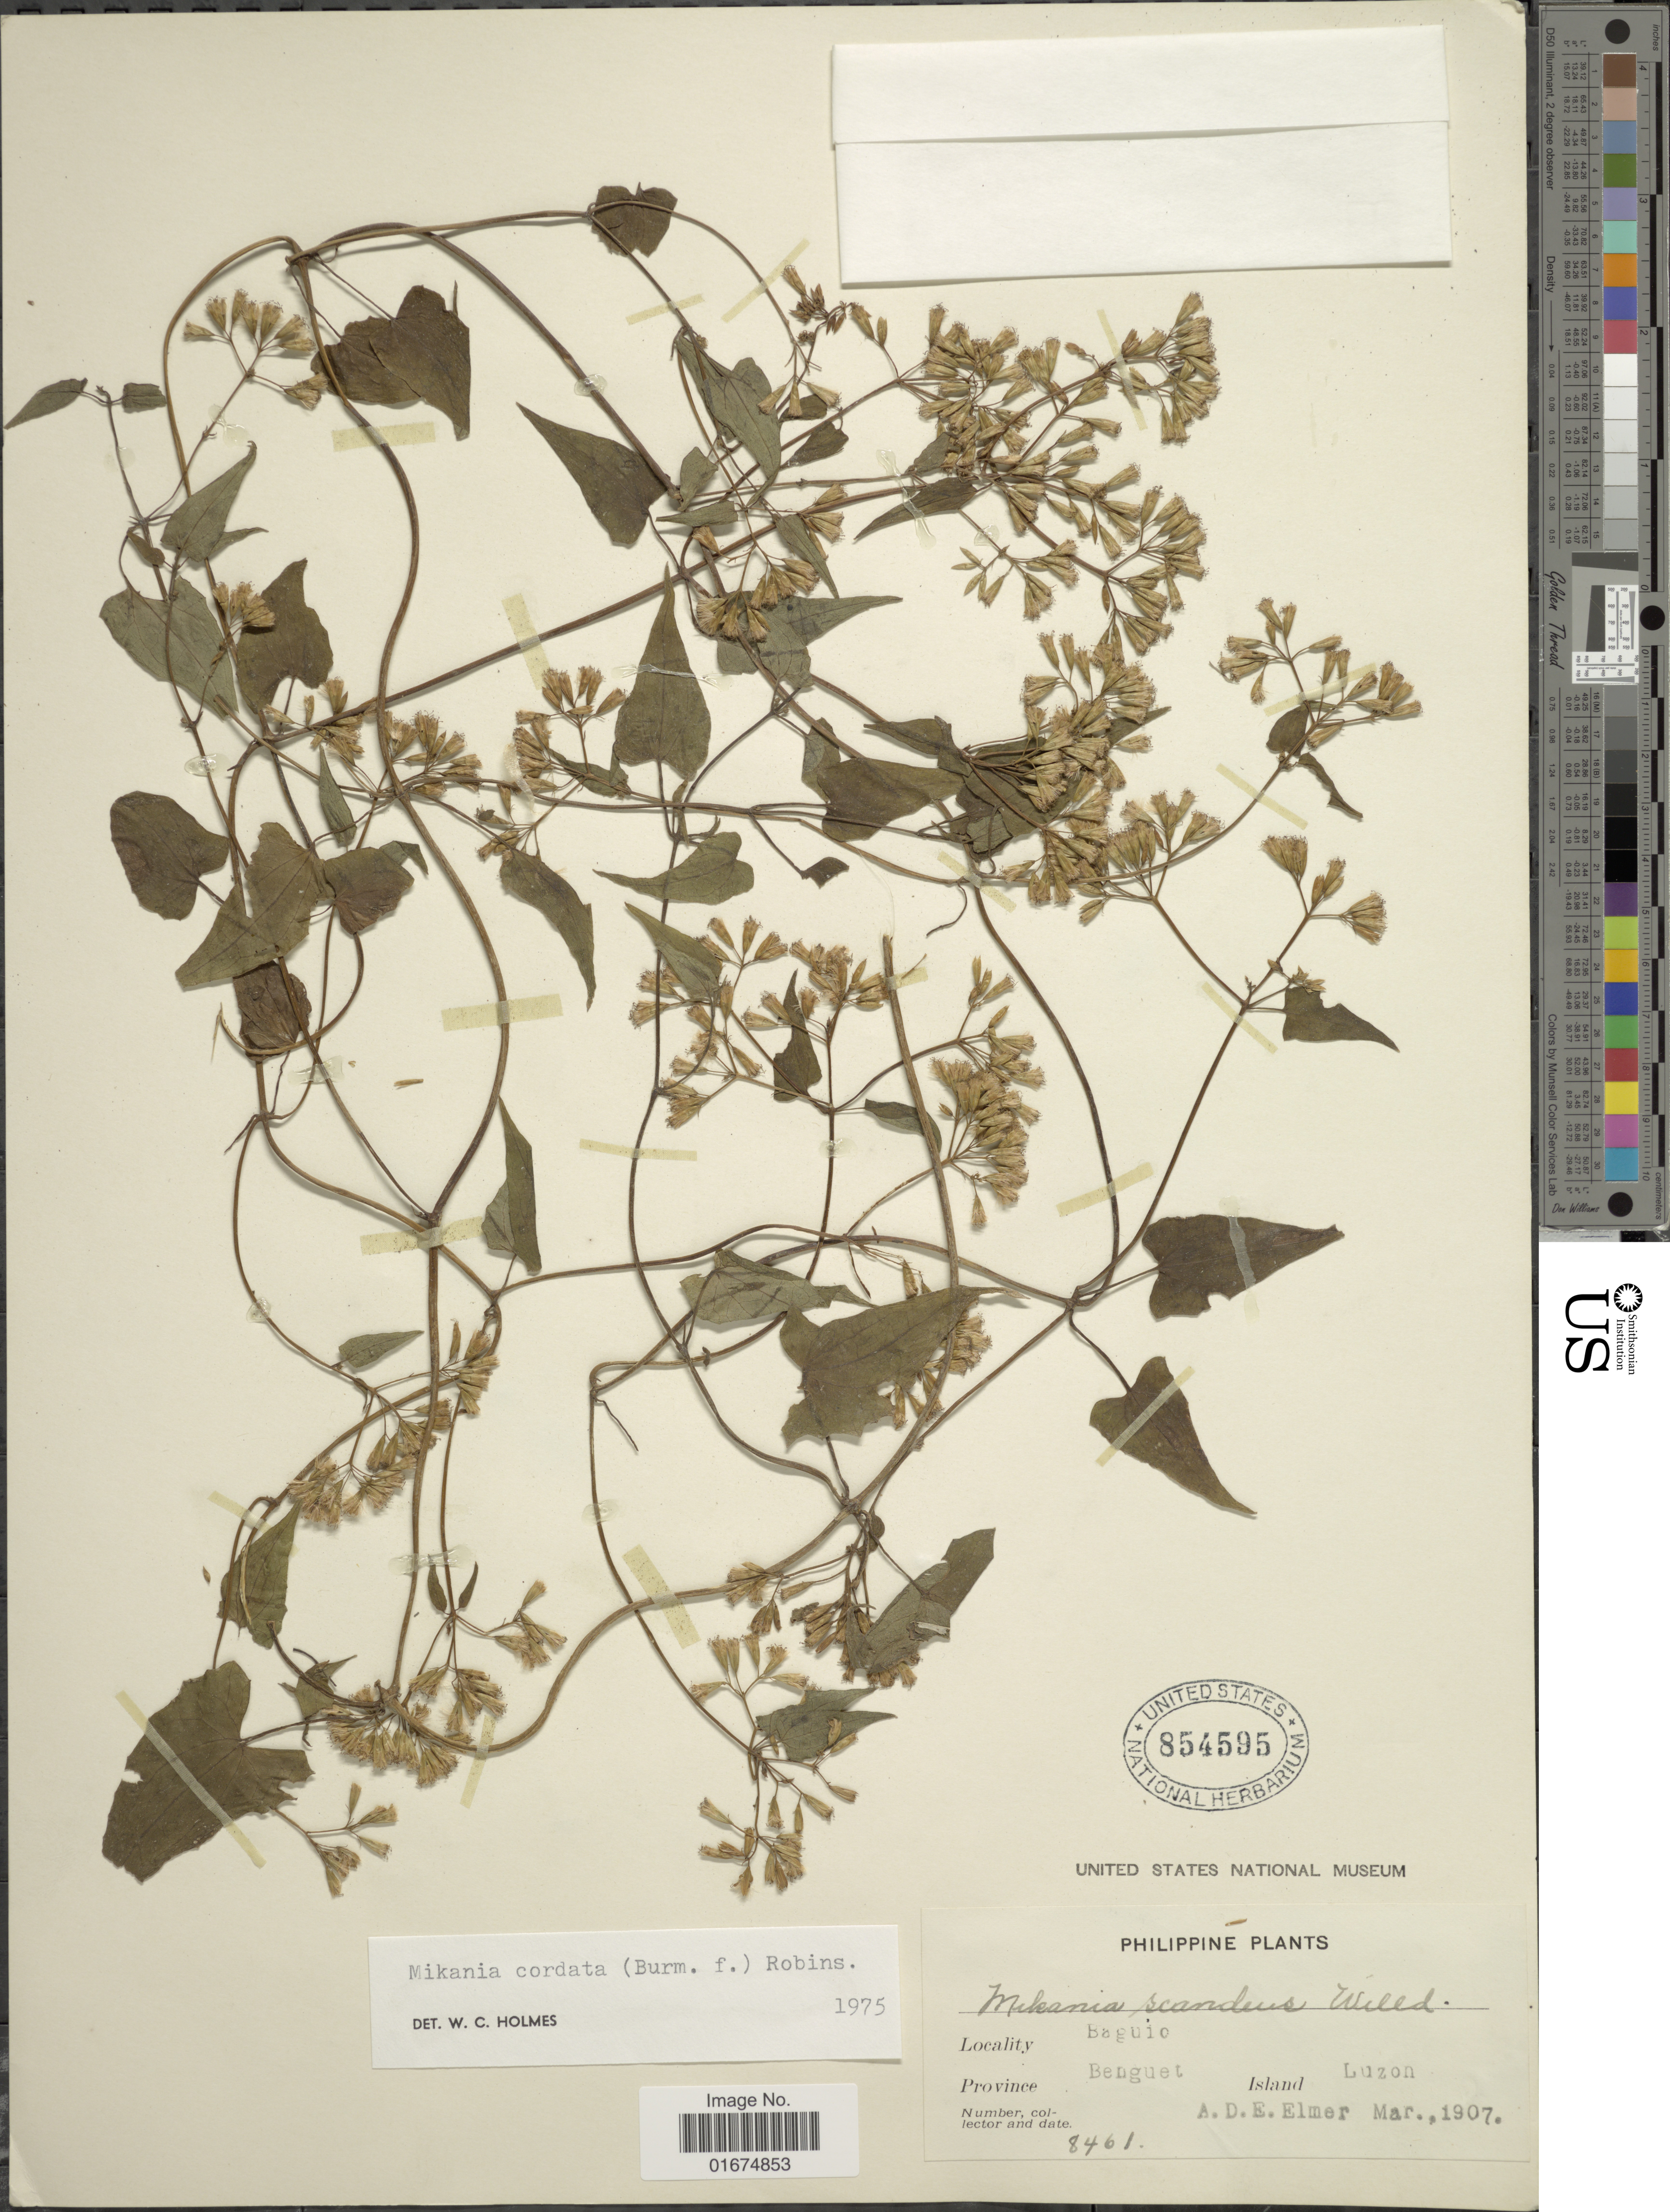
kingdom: Plantae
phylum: Tracheophyta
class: Magnoliopsida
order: Asterales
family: Asteraceae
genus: Mikania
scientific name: Mikania cordata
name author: (Burm. f.) B.L. Rob.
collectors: A. D. E. Elmer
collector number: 8461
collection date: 1907-03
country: Philippines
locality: Baguio, Province Benguet, Island Luzon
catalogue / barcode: US 854595